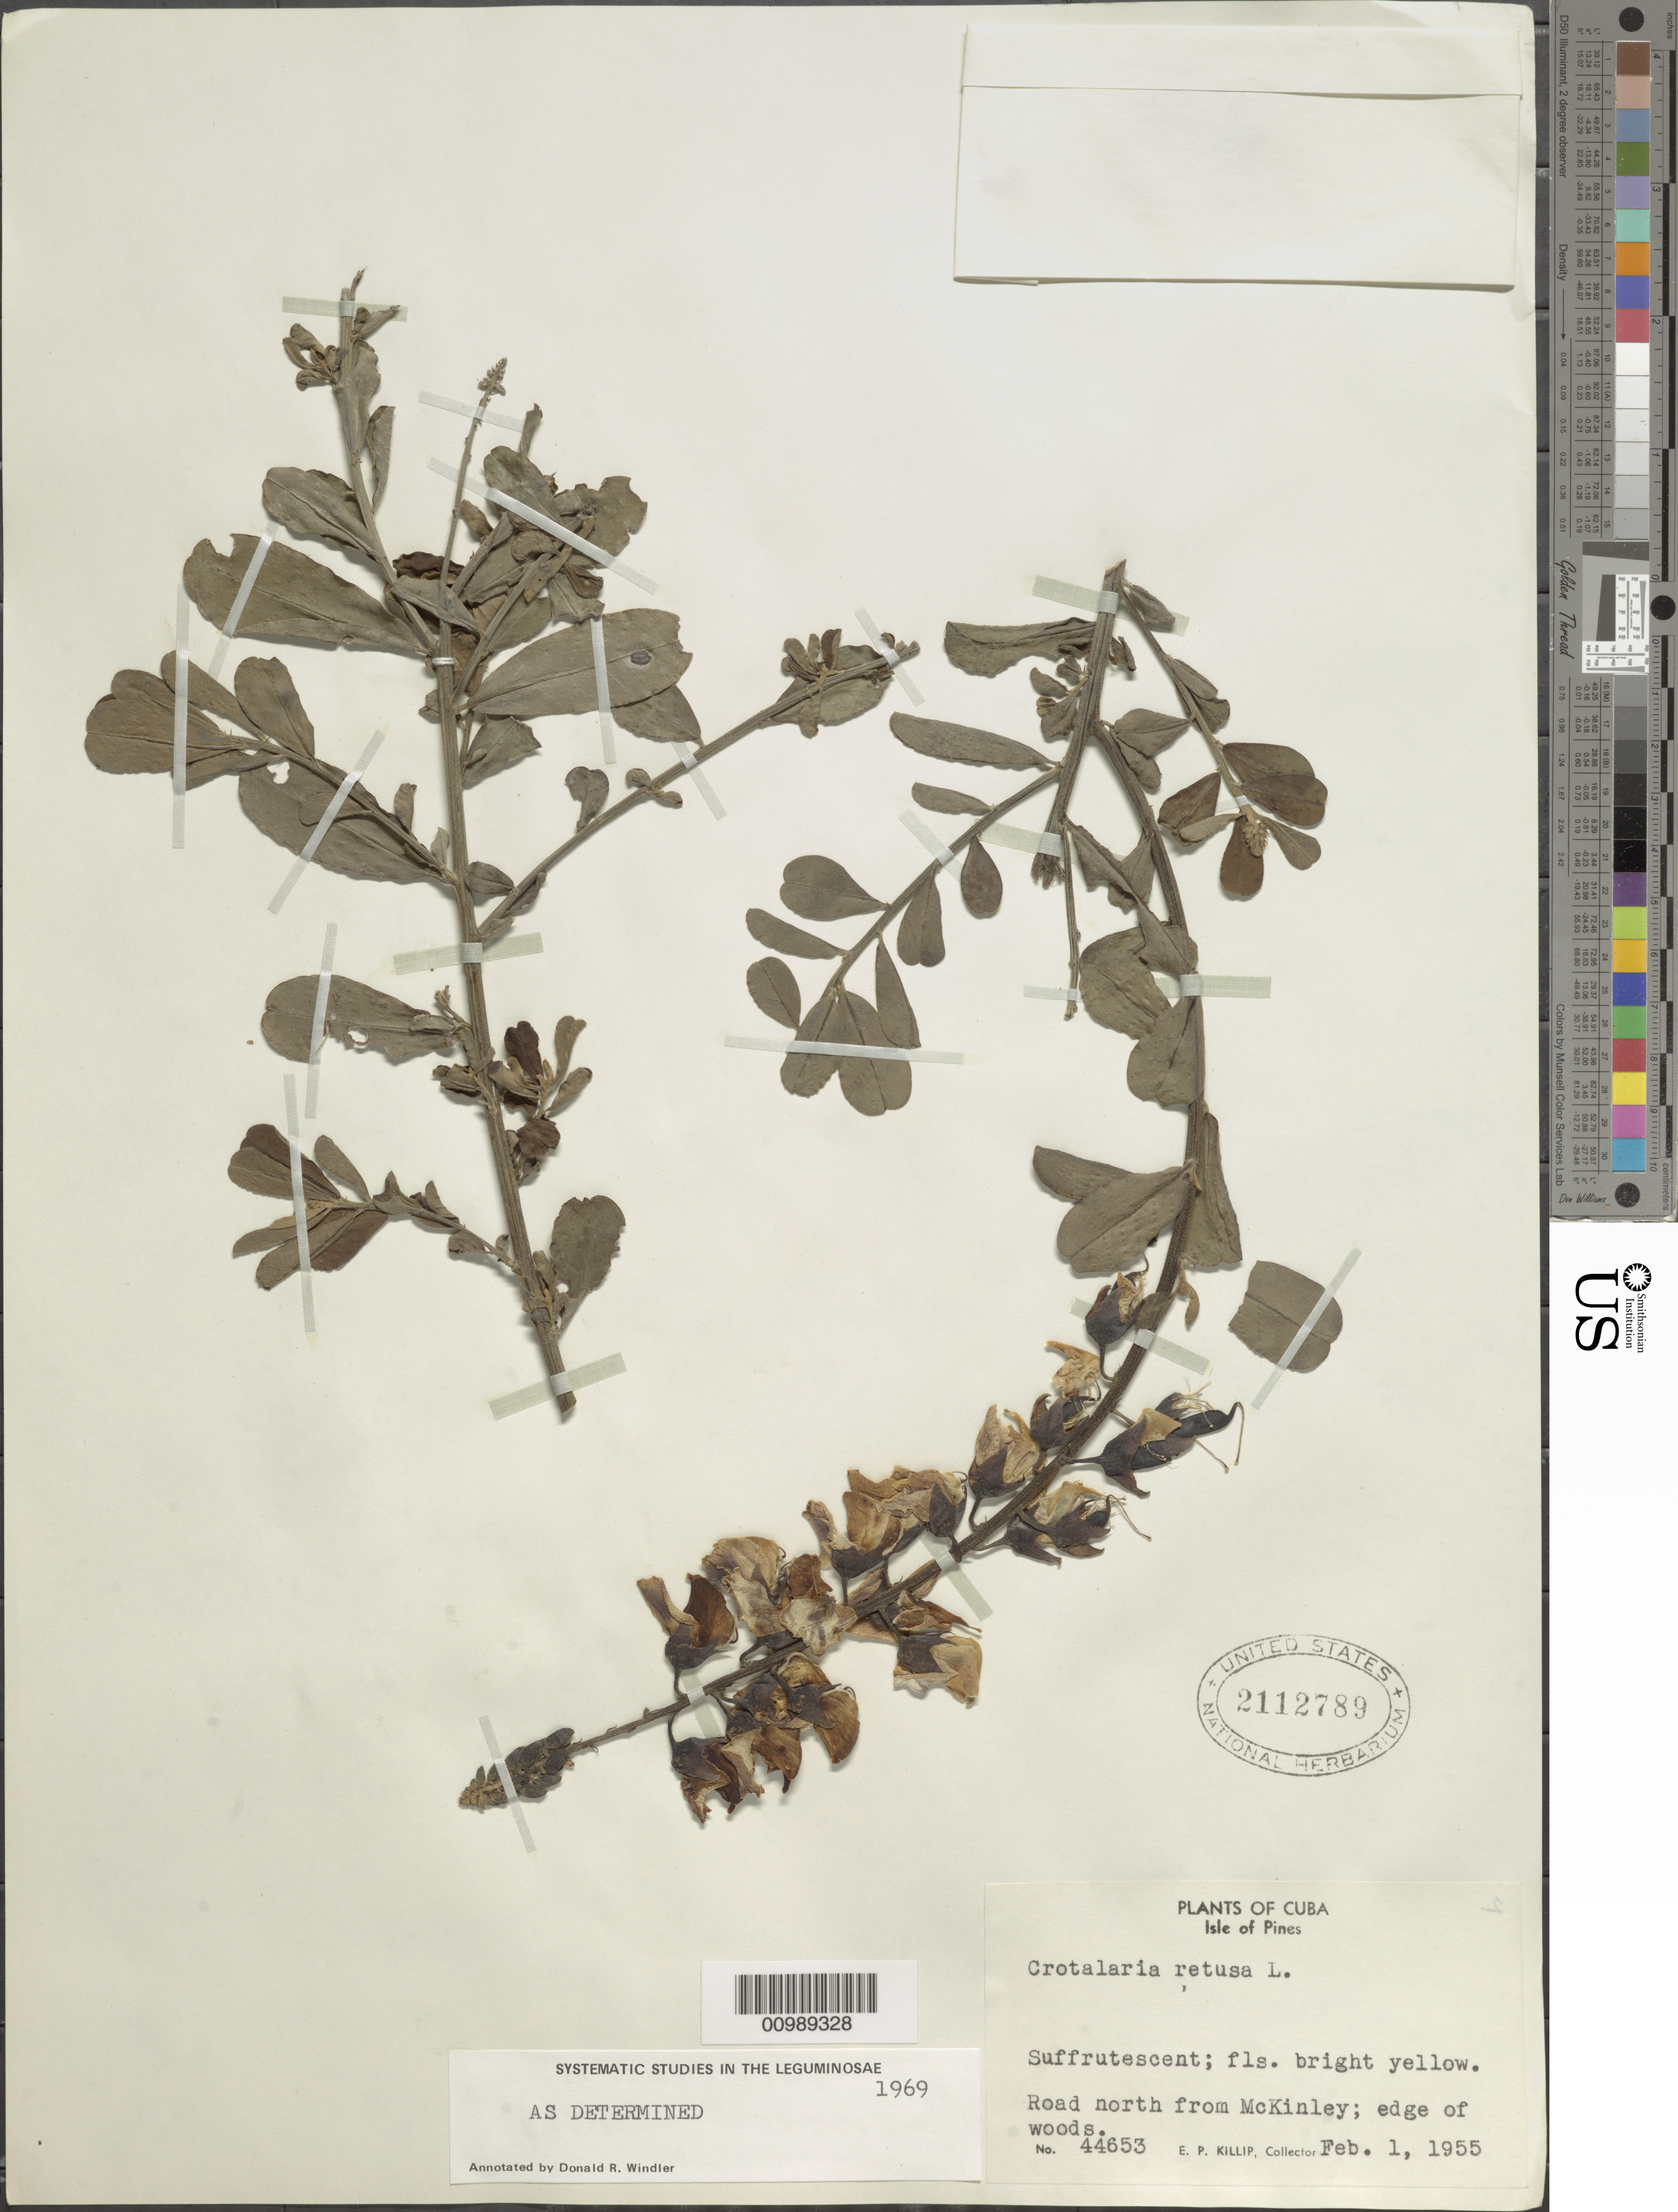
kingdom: Plantae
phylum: Tracheophyta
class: Magnoliopsida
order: Fabales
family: Fabaceae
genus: Crotalaria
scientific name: Crotalaria retusa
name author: L.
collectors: E. P. Killip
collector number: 44653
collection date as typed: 01 Feb 1955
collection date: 1955-02-01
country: Cuba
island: Isla de la Juventud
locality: Road N from McKinley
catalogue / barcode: US 2112789